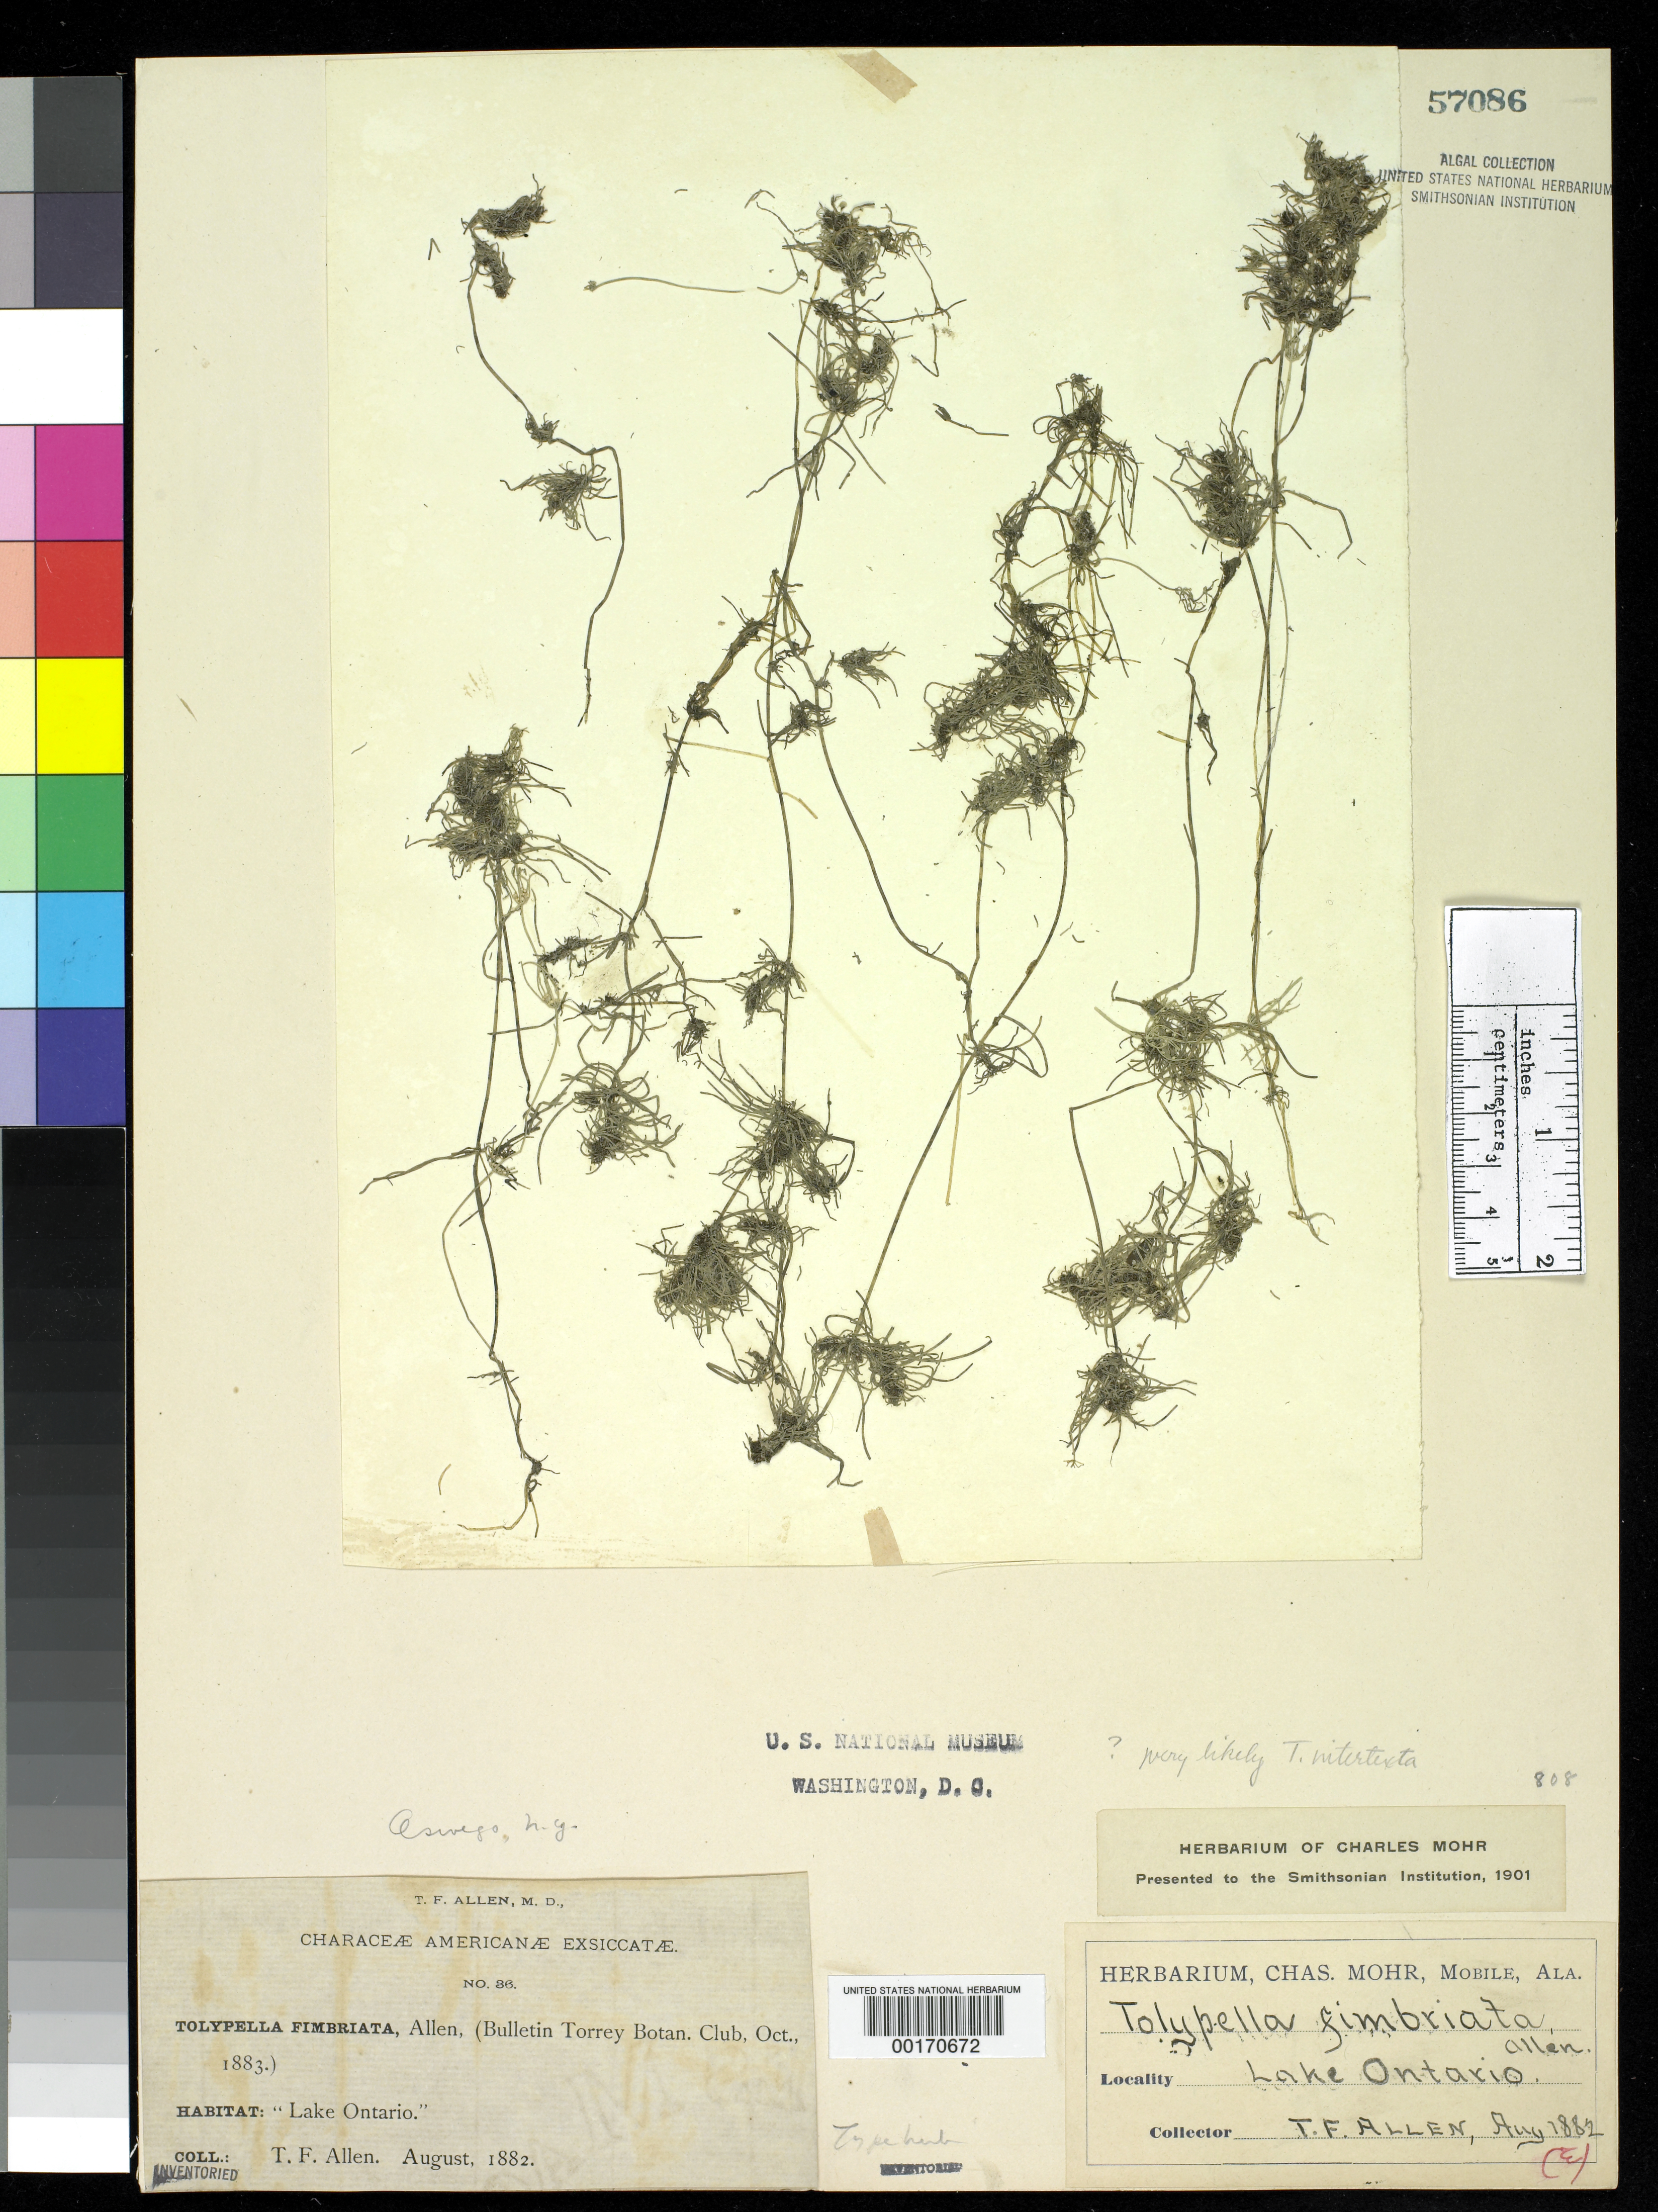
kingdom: Plantae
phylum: Charophyta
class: Charophyceae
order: Charales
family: Characeae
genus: Tolypella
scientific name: Tolypella fimbriata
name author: Allen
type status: Isotype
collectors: T. F. Allen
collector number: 36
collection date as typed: Aug 1882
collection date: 1882-08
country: United States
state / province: New York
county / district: Oswego County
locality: Lake Ontario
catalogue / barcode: US 57086